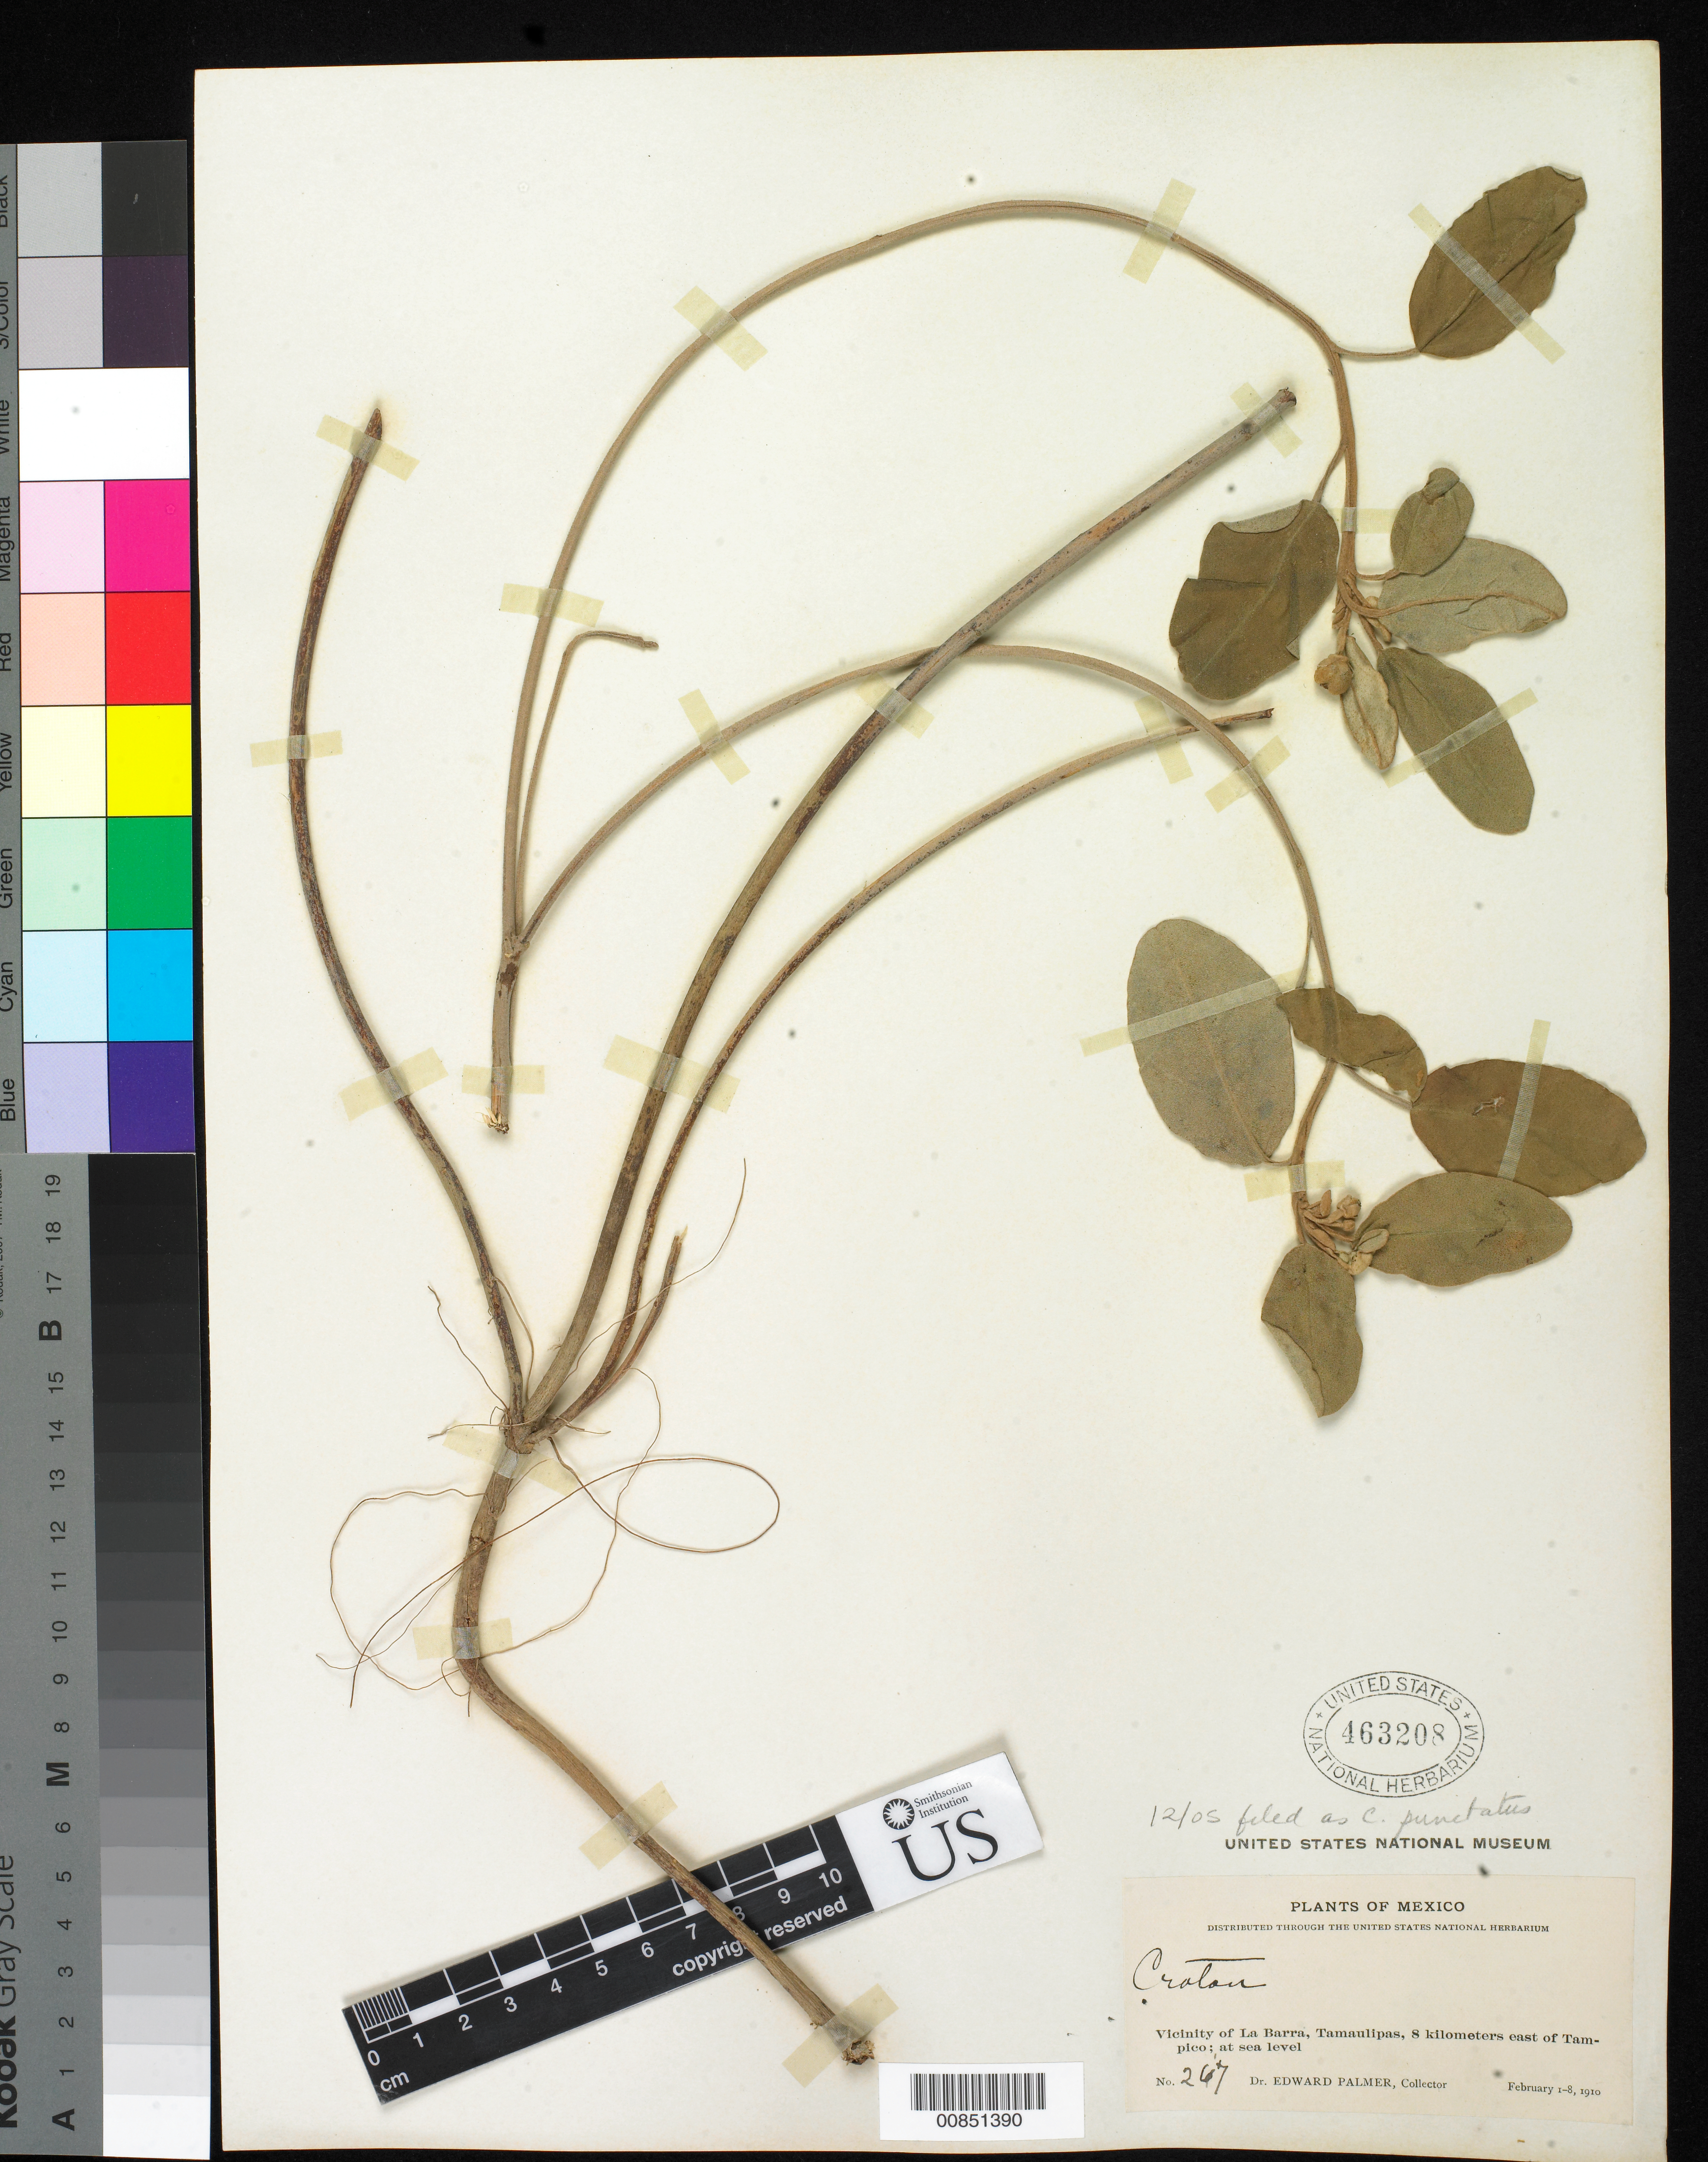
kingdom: Plantae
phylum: Tracheophyta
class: Magnoliopsida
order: Malpighiales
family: Euphorbiaceae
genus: Croton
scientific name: Croton punctatus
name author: Jacq.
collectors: E. Palmer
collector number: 267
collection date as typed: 01 Feb 1910 to 08 Feb 1910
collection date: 1910-02-01/1910-02-08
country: Mexico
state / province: Tamaulipas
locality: Vicinity of La Barra, 8 Kilometers east of Tampico.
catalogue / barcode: US 463208